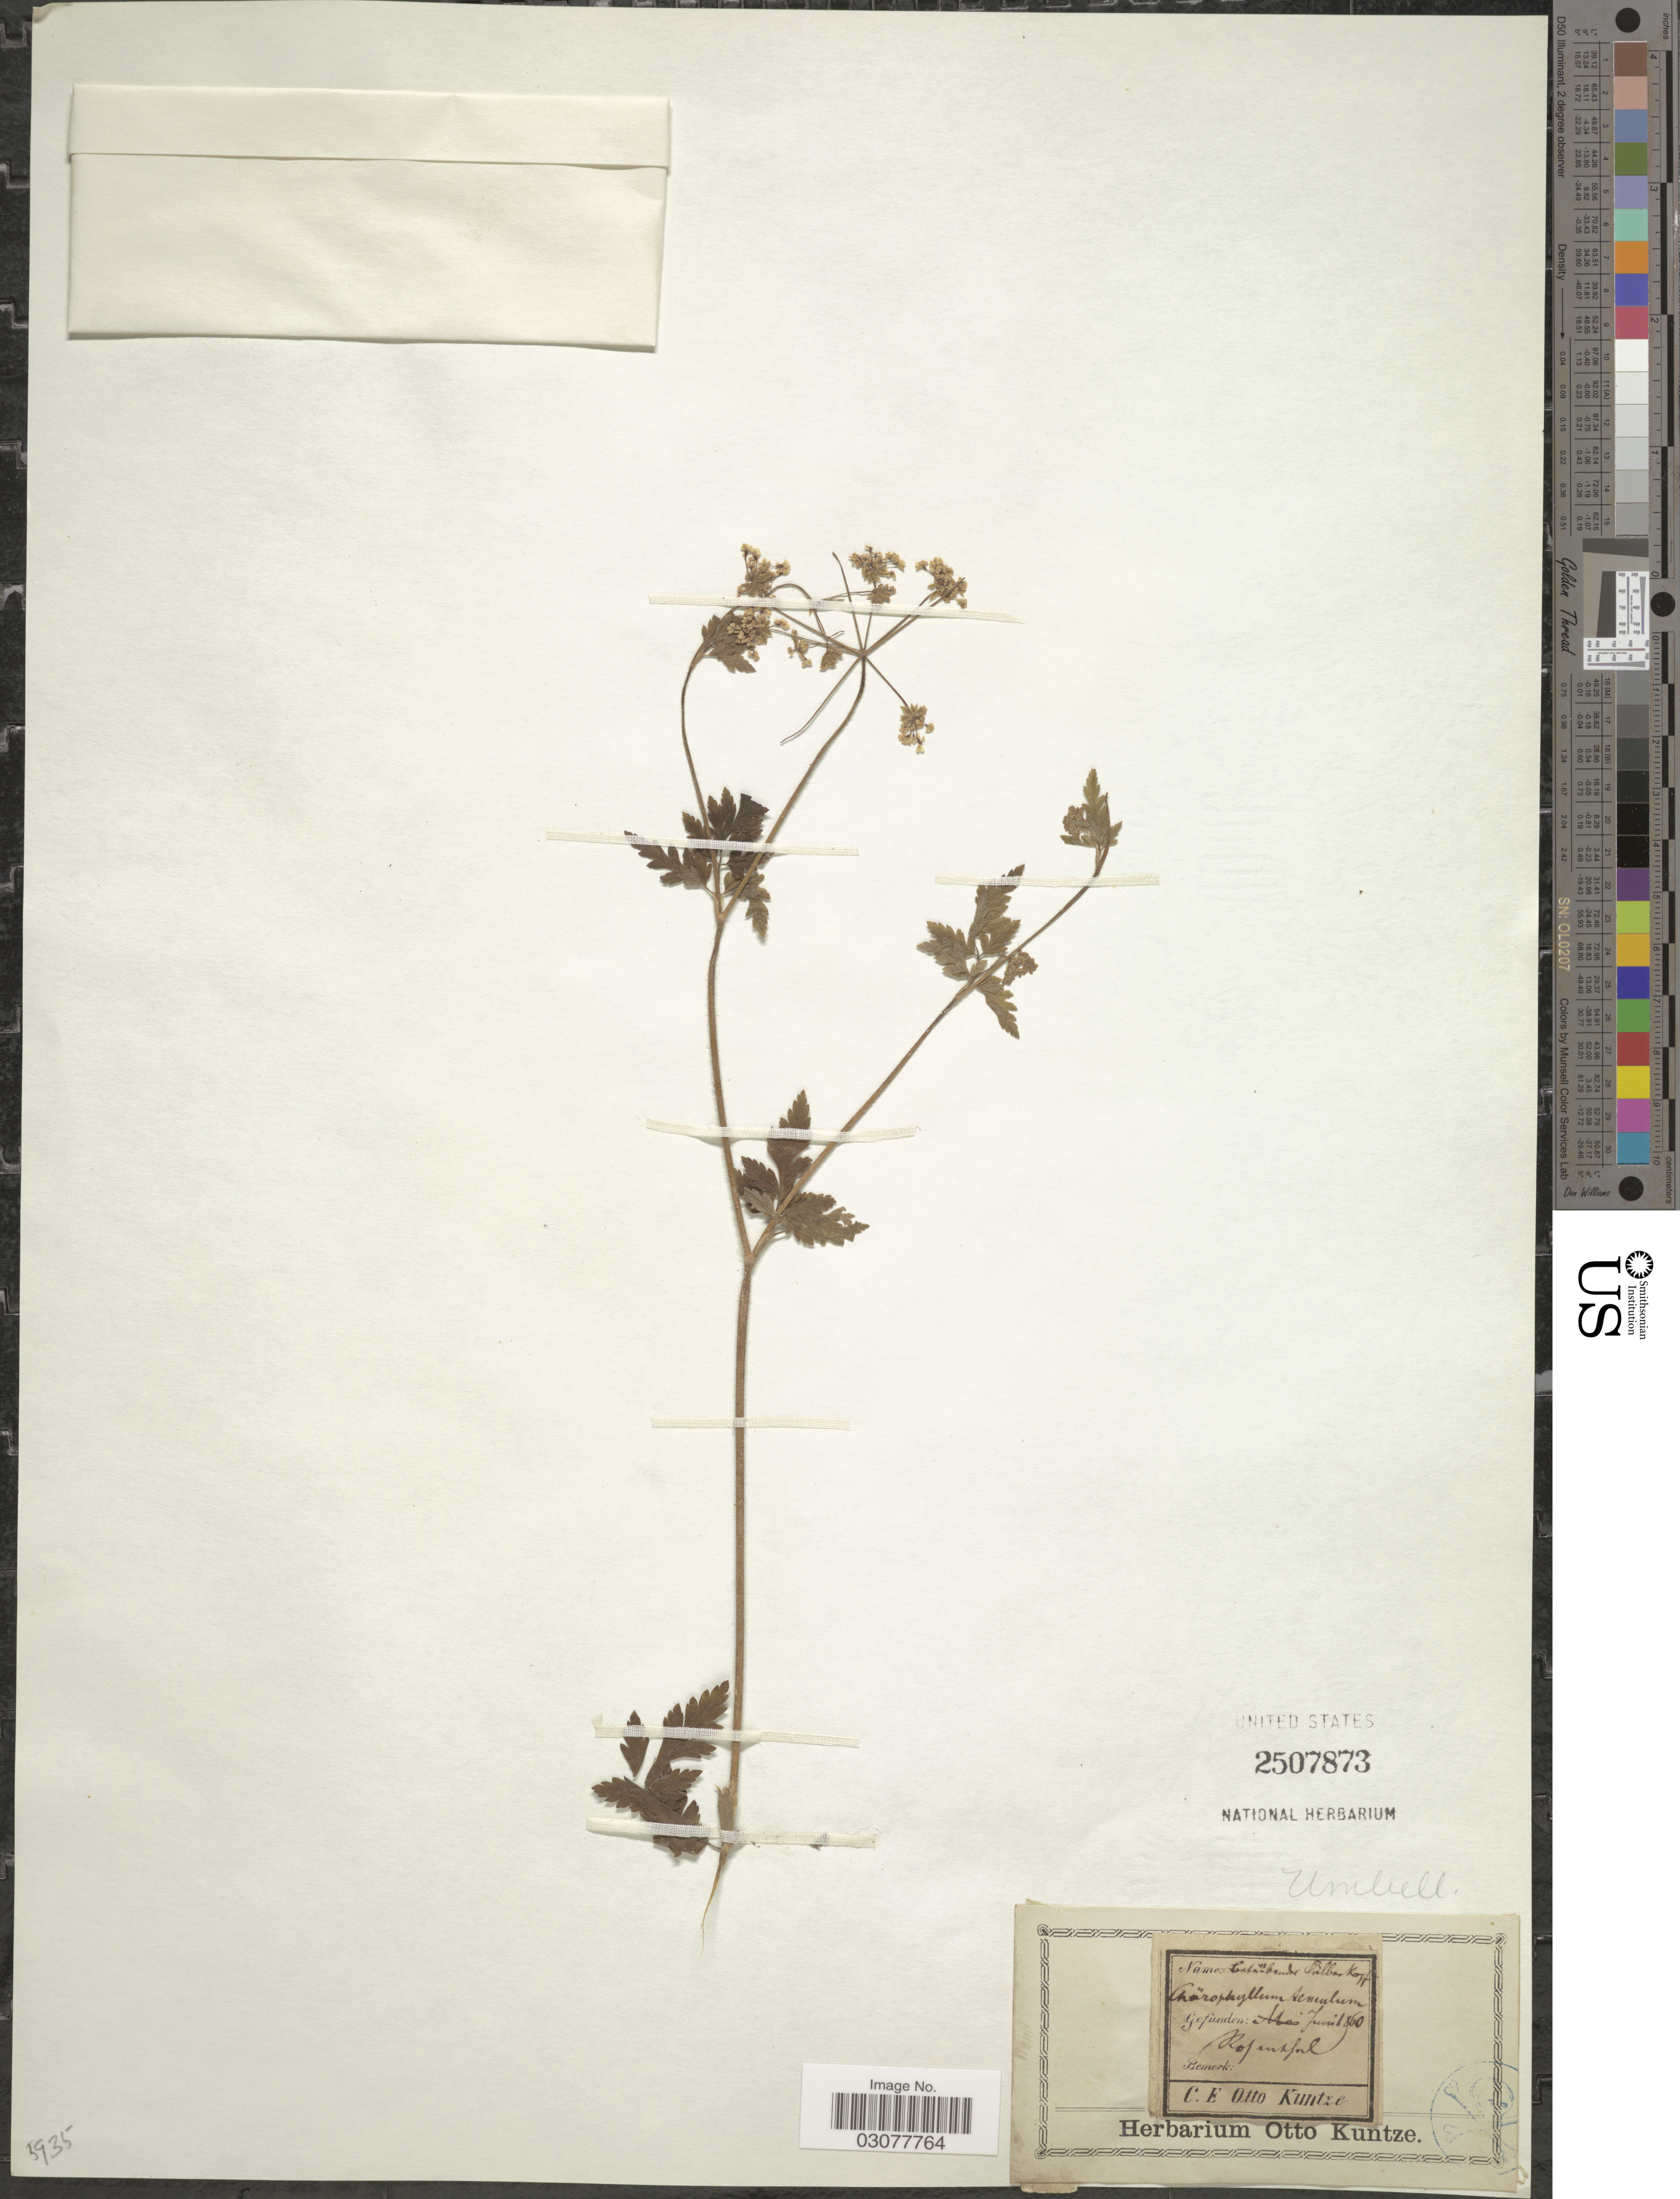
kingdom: Plantae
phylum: Tracheophyta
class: Magnoliopsida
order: Apiales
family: Apiaceae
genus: Chaerophyllum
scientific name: Chaerophyllum temulum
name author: L.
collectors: C.E.O. Kuntze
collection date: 1860-06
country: Germany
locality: Rosenthal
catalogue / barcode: US 2507873